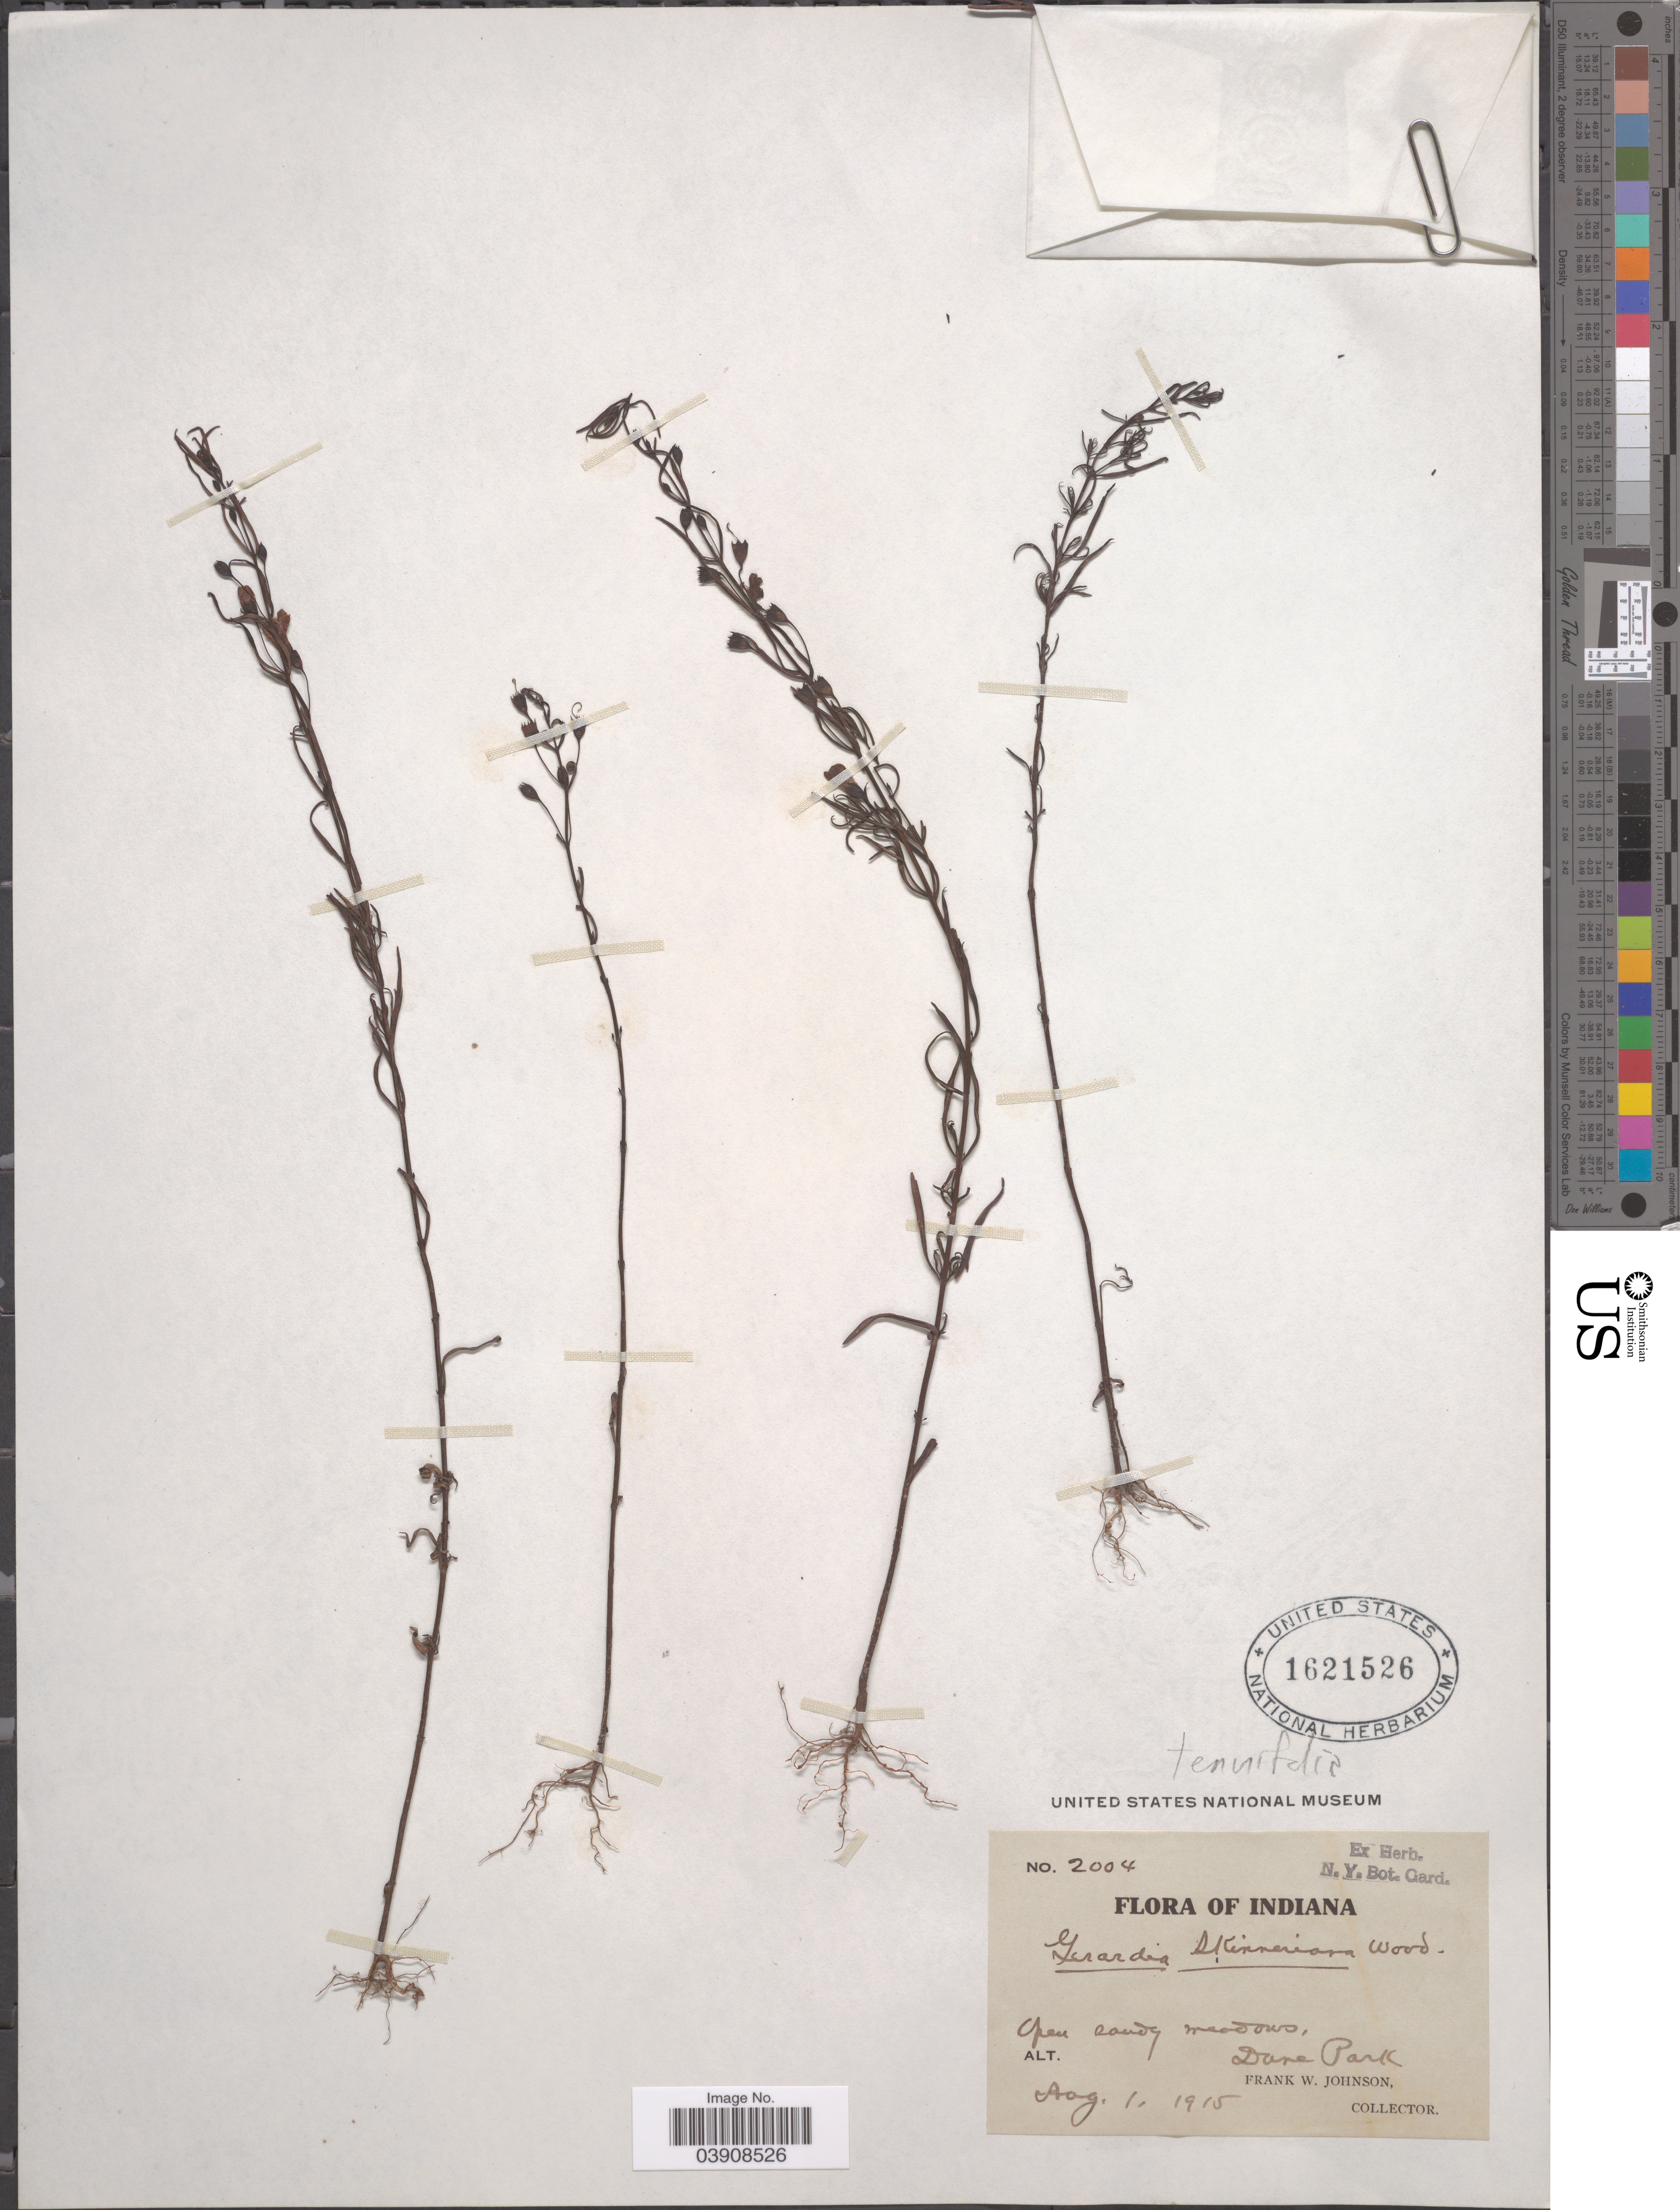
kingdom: Plantae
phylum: Tracheophyta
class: Magnoliopsida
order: Lamiales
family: Orobanchaceae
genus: Agalinis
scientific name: Agalinis tenuifolia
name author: (Vahl) Raf.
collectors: F. W. Johnson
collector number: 2004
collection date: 1915-08-01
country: United States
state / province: Indiana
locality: Dune Park.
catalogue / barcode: US 1621526